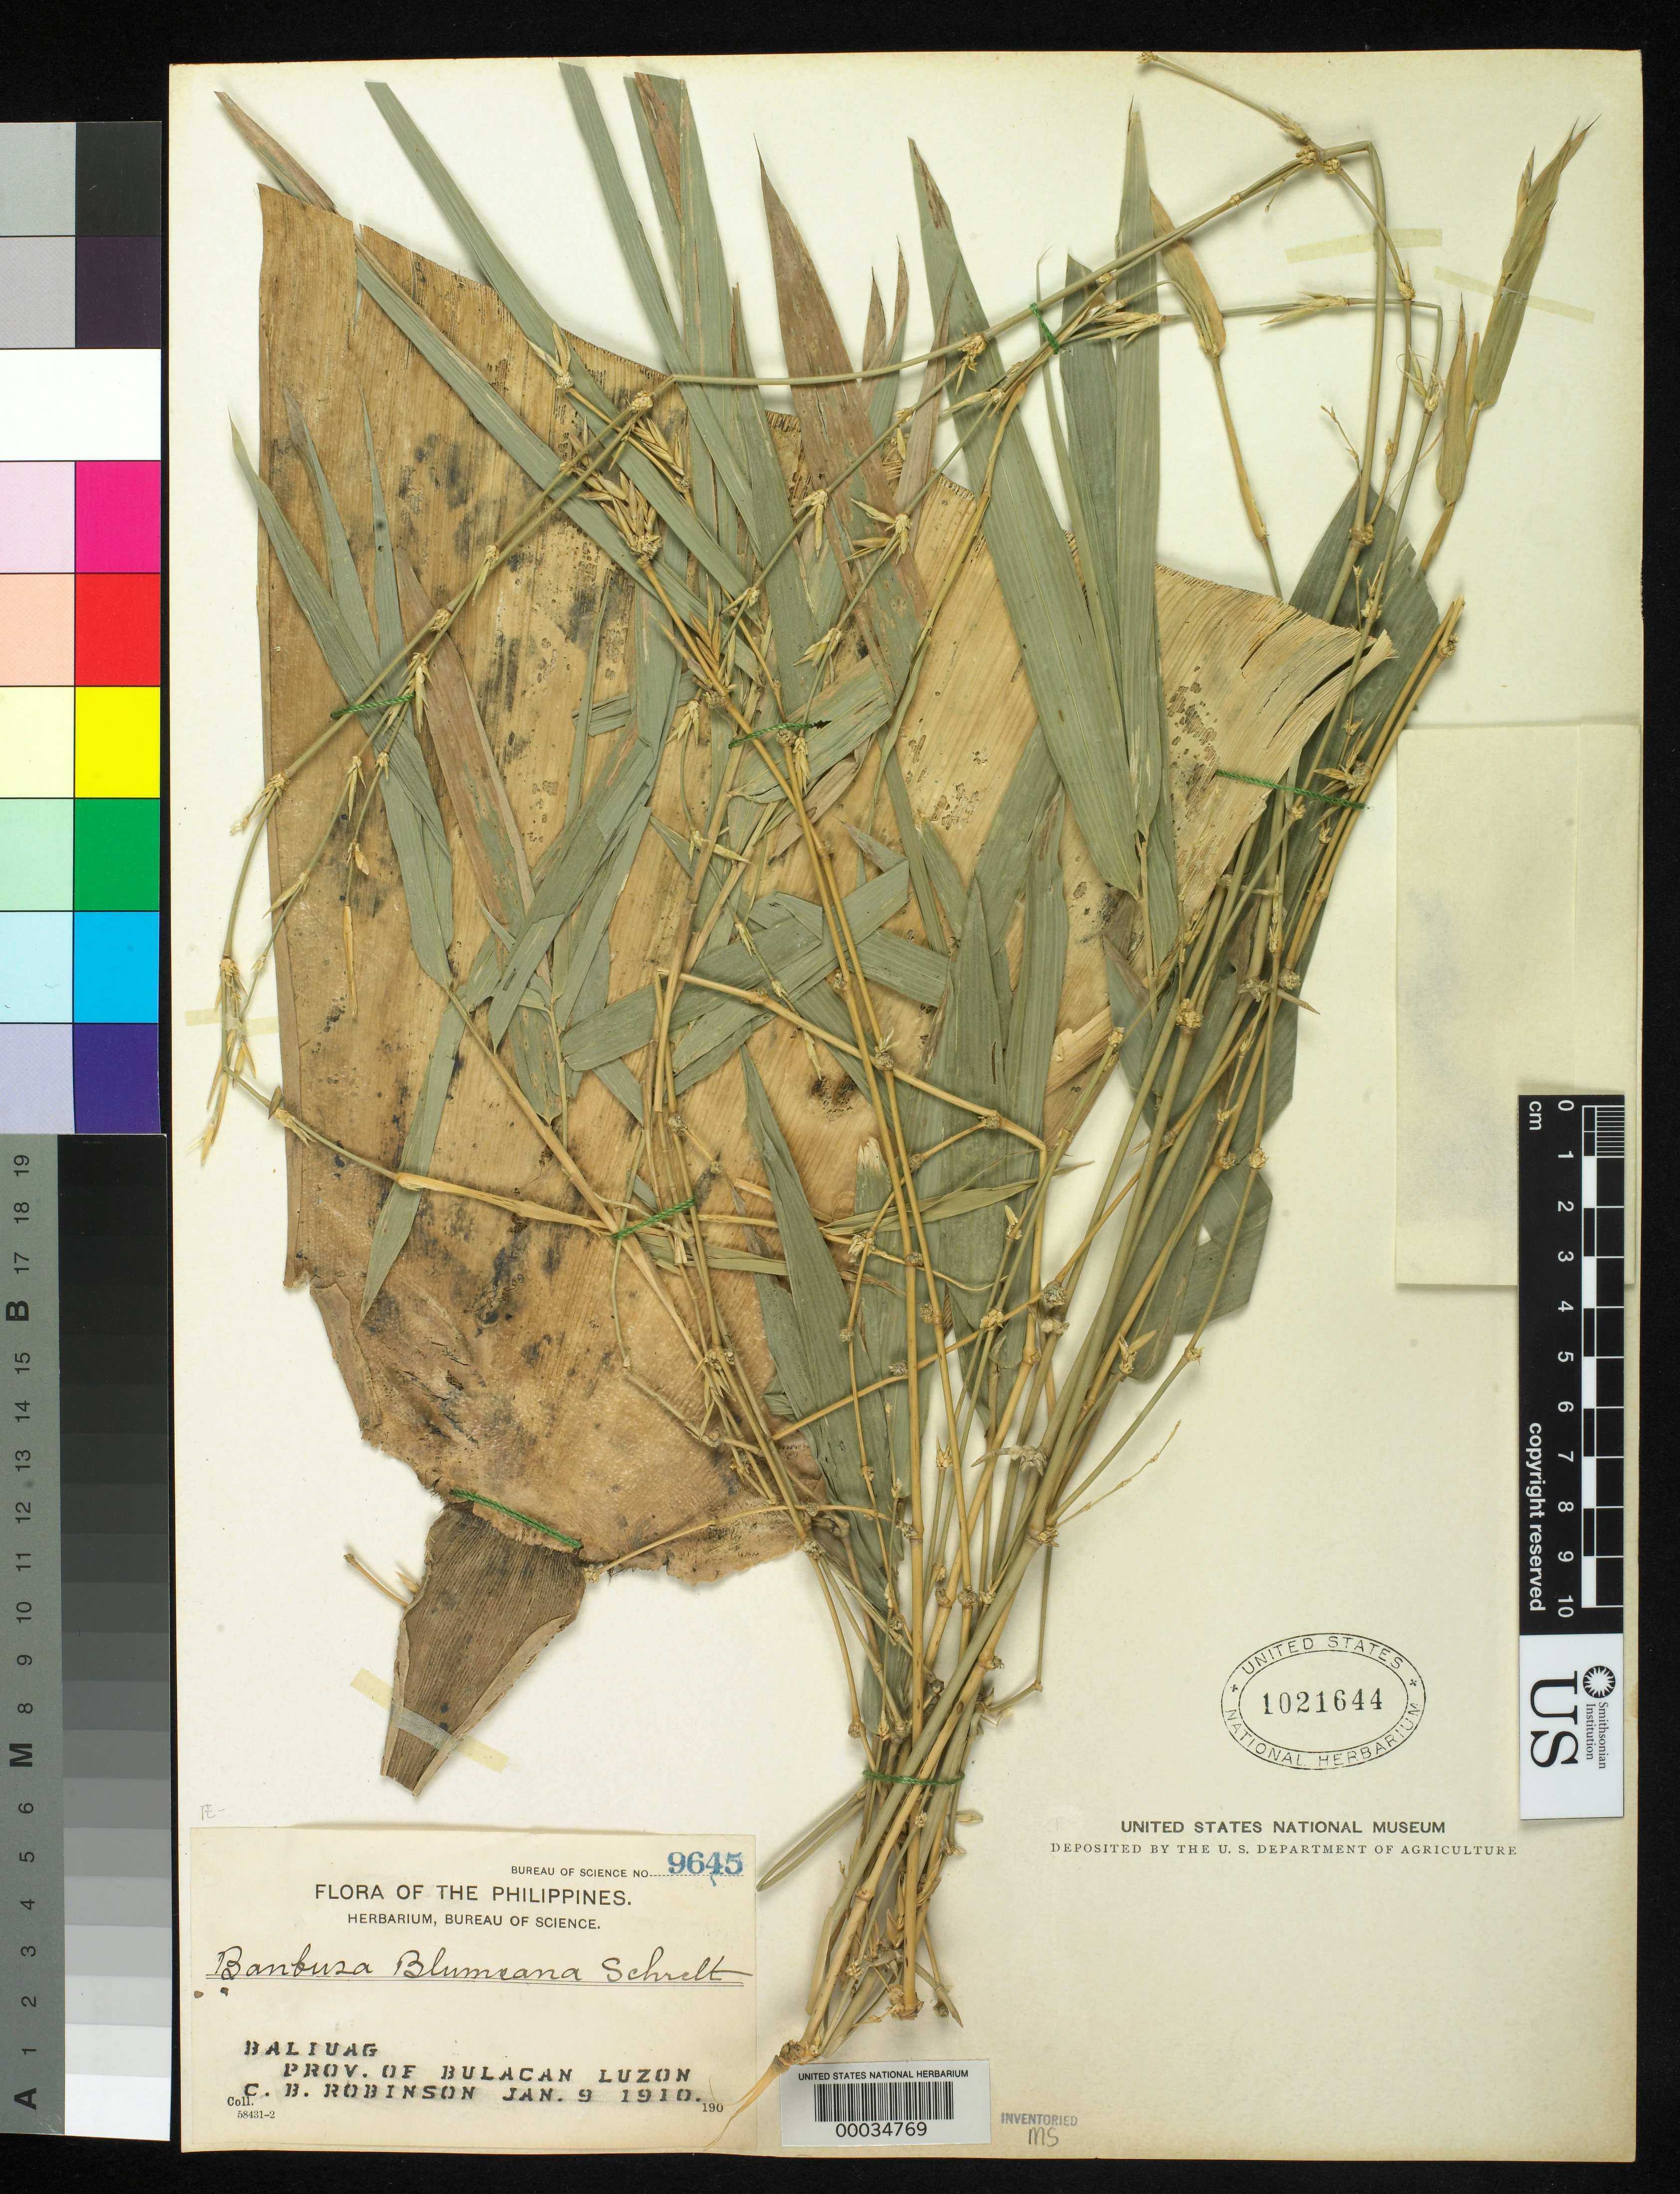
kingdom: Plantae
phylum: Tracheophyta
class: Liliopsida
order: Poales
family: Poaceae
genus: Bambusa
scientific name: Bambusa spinosa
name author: Roxb.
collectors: C. Robinson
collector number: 9645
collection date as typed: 09 Jan 1910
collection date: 1910-01-09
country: Philippines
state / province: Central Luzon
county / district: Bulacan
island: Luzon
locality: Baliuag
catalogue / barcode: US 1021644